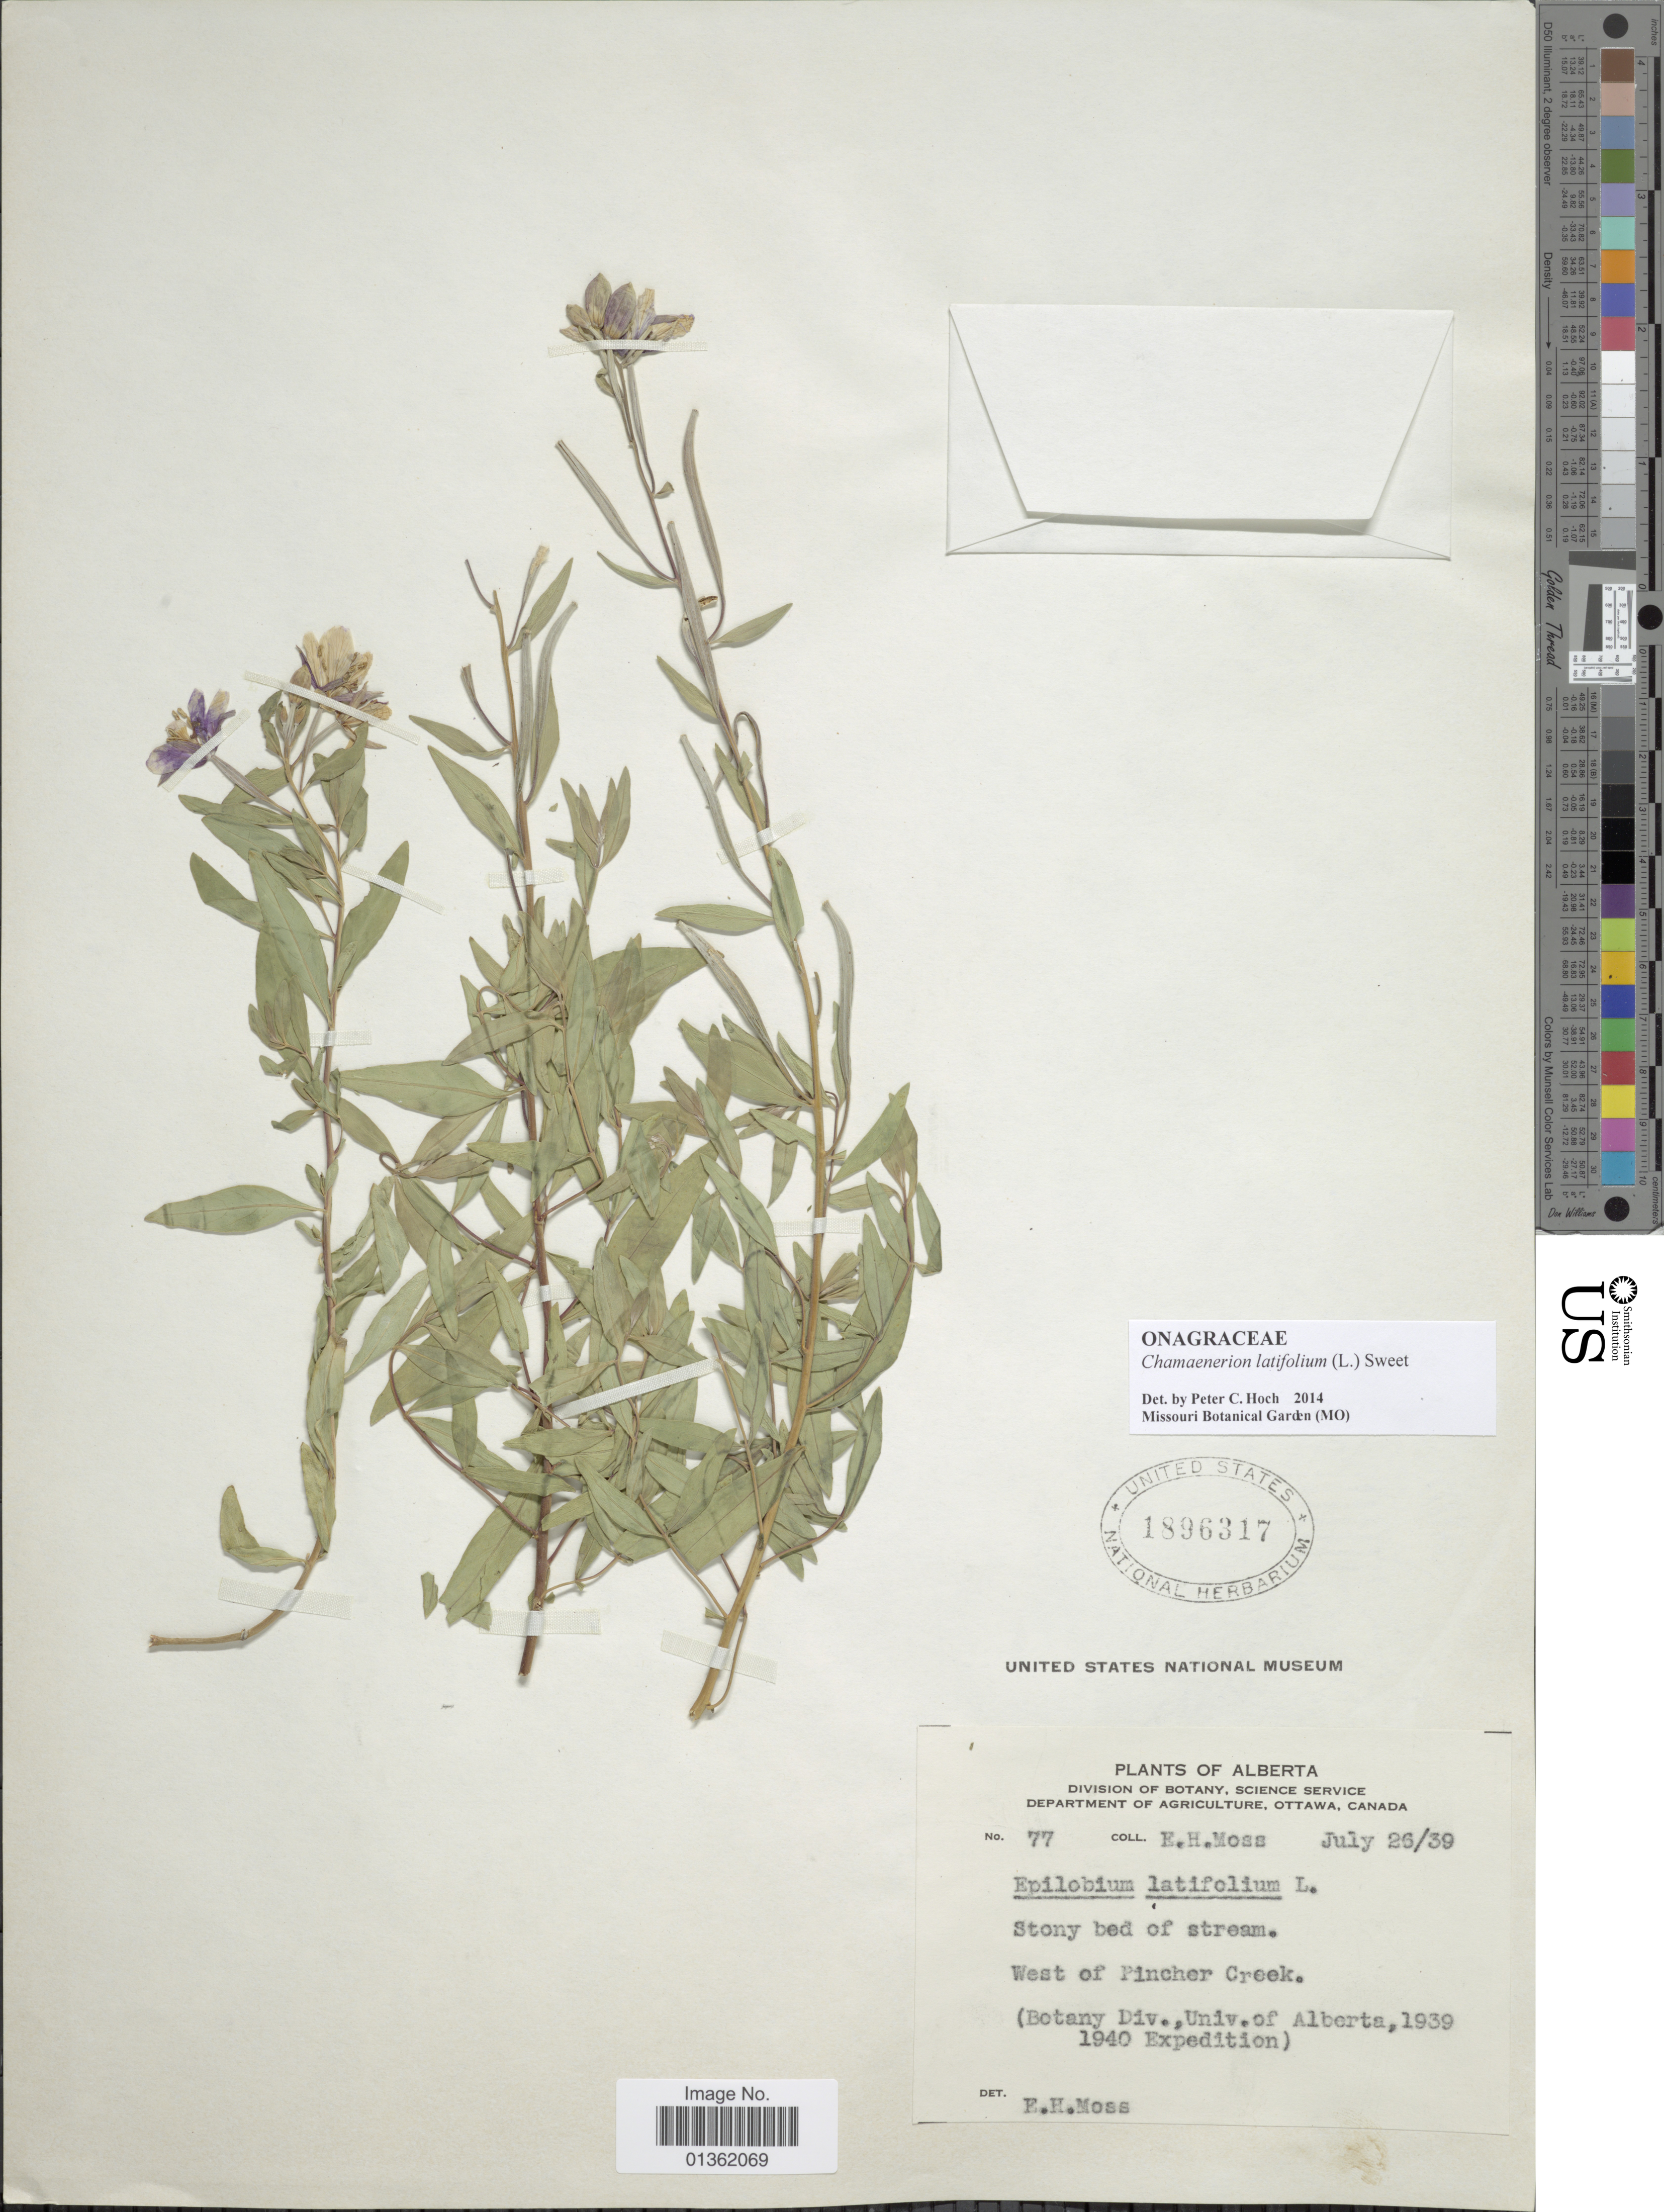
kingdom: Plantae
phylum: Tracheophyta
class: Magnoliopsida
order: Myrtales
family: Onagraceae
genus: Chamaenerion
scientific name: Chamaenerion latifolium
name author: (L.) Th. Fr. & Lange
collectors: E. Moss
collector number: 77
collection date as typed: Transcribed d/m/y: 26/7/39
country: Canada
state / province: Alberta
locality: West of Pincher Creek.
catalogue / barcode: US 1896317